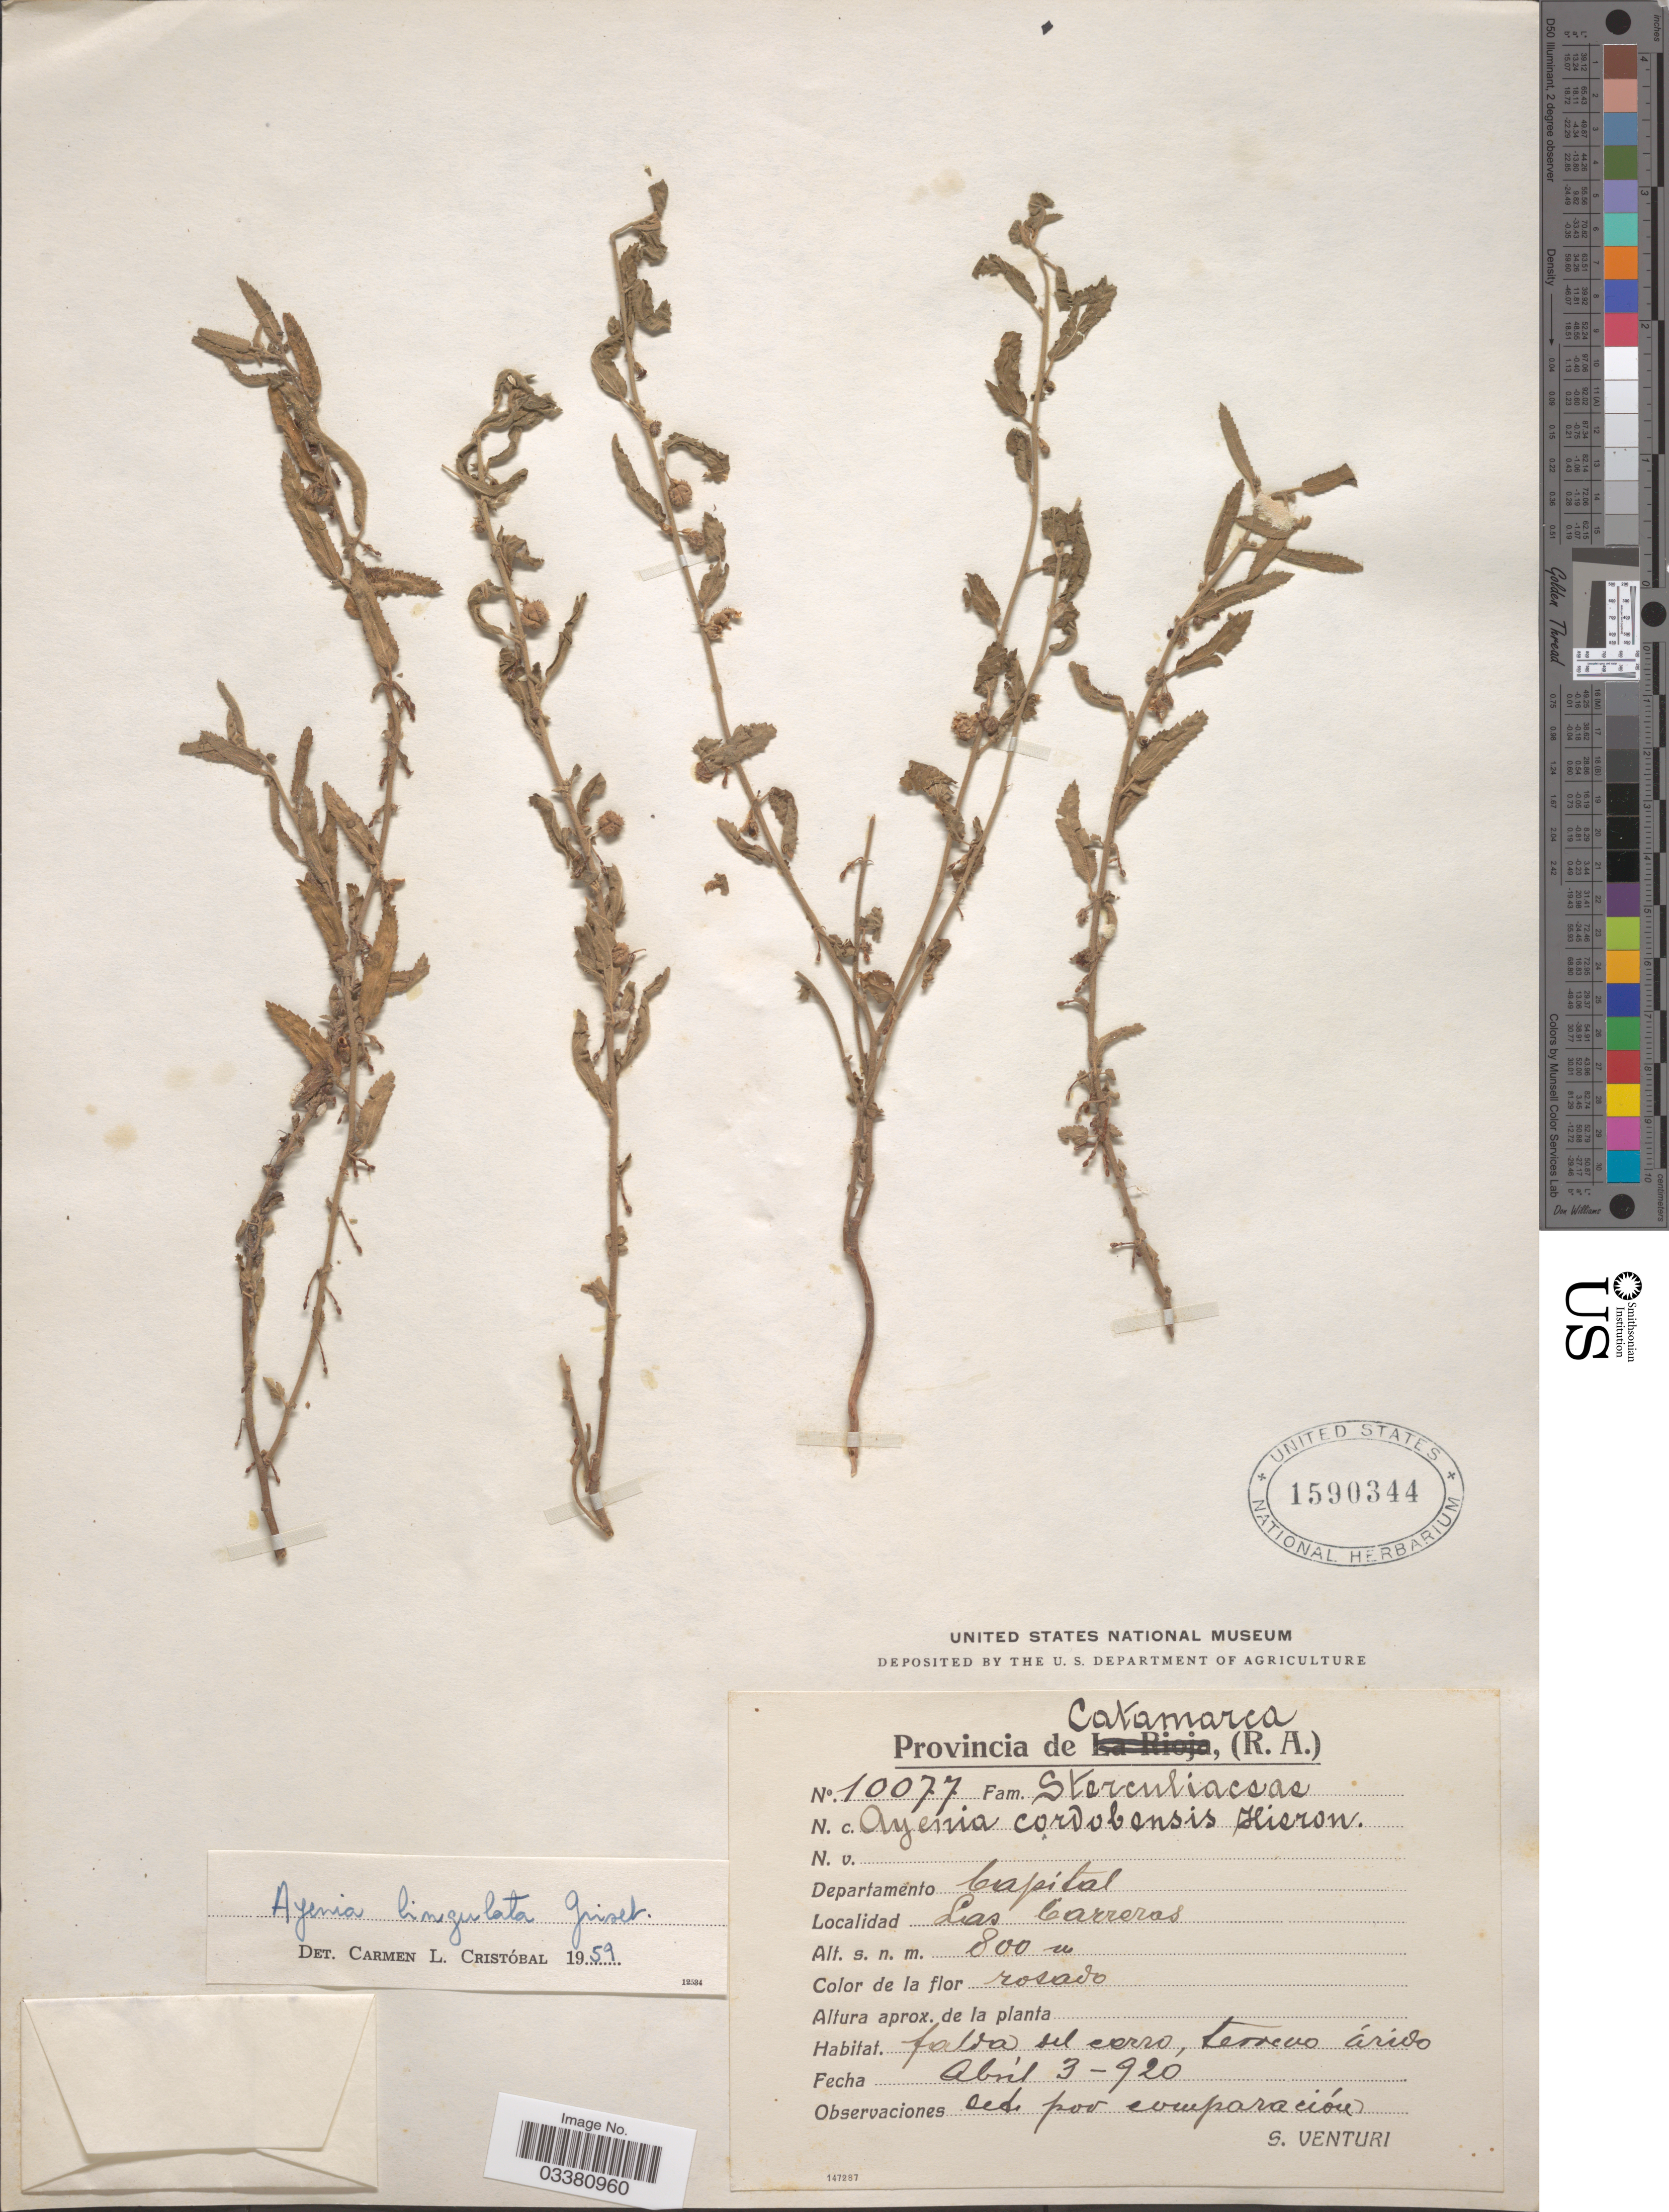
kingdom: Plantae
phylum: Tracheophyta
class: Magnoliopsida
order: Malvales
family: Malvaceae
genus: Ayenia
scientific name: Ayenia lingulata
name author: Griseb.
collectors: S. Venturi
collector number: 10077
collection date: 1920-04-03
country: Argentina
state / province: Catamarca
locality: Departamento Capital. Las Carreras.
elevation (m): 800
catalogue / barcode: US 1590344